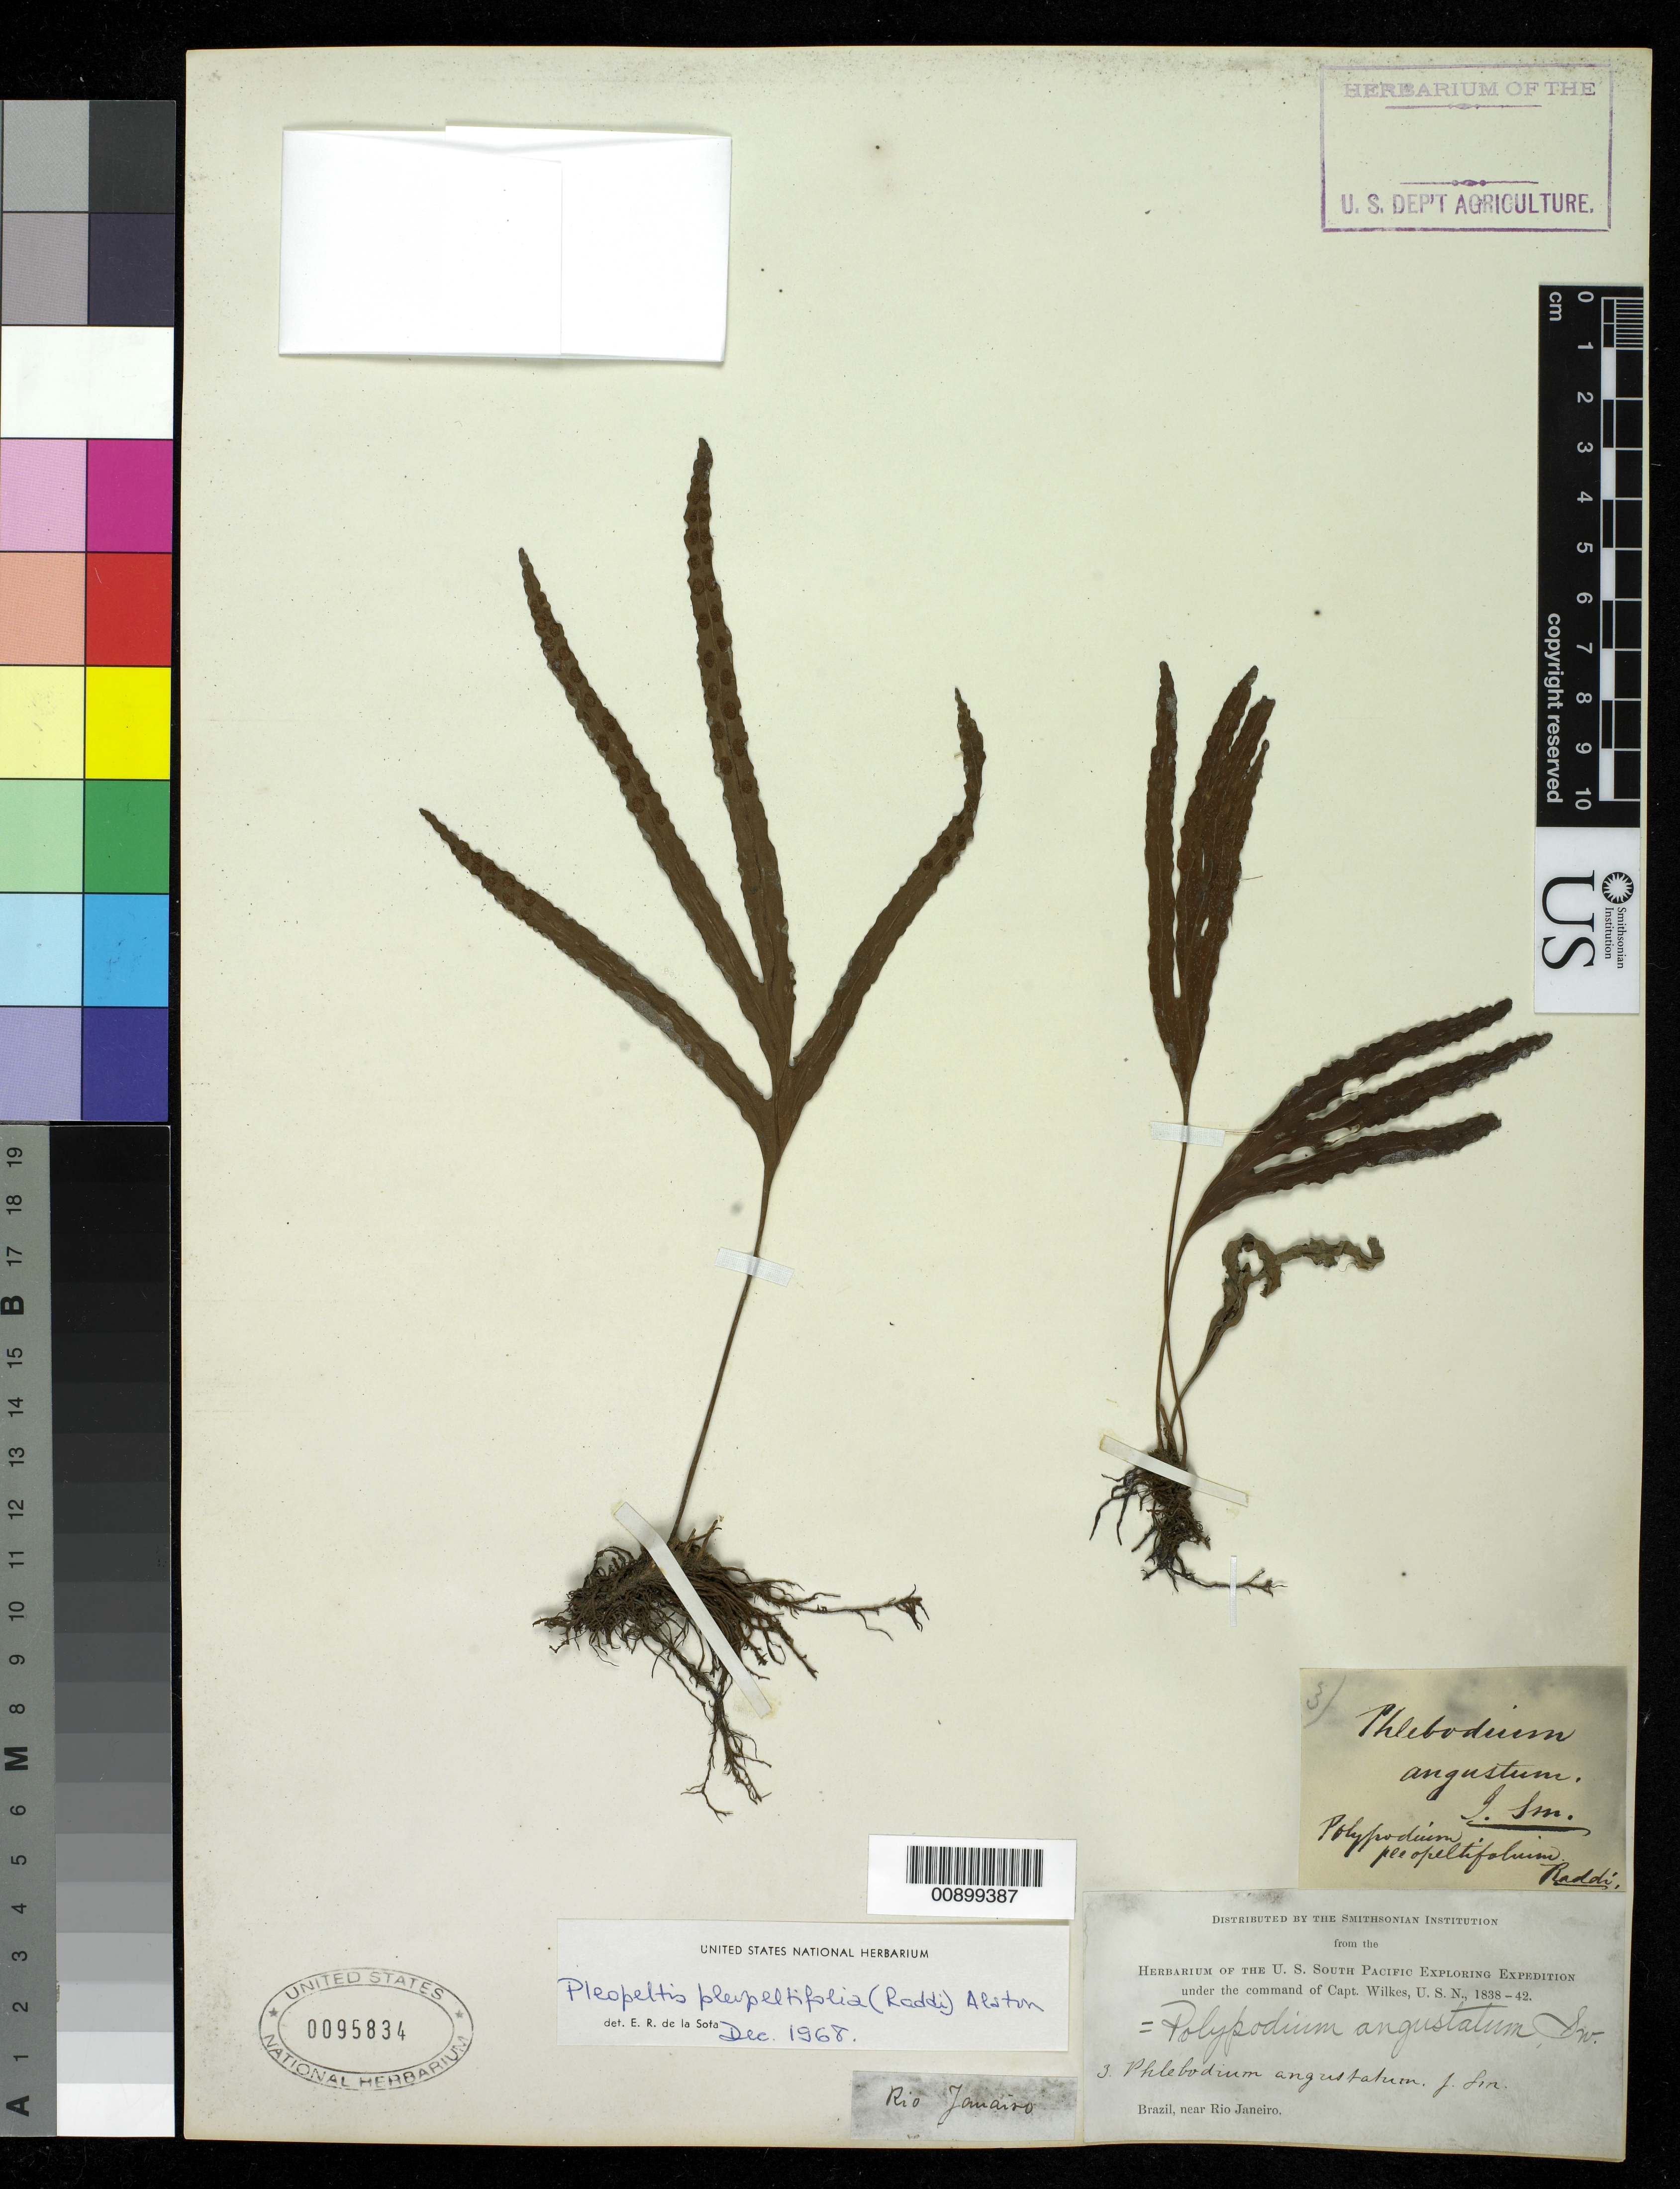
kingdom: Plantae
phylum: Tracheophyta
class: Polypodiopsida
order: Polypodiales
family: Polypodiaceae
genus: Pleopeltis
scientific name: Pleopeltis pleopeltifolia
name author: (Raddi) Alston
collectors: Wilkes Explor. Exped.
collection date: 1838/1842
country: Brazil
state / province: Rio de Janeiro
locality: Brazil, near Rio Janeiro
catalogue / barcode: US 95834